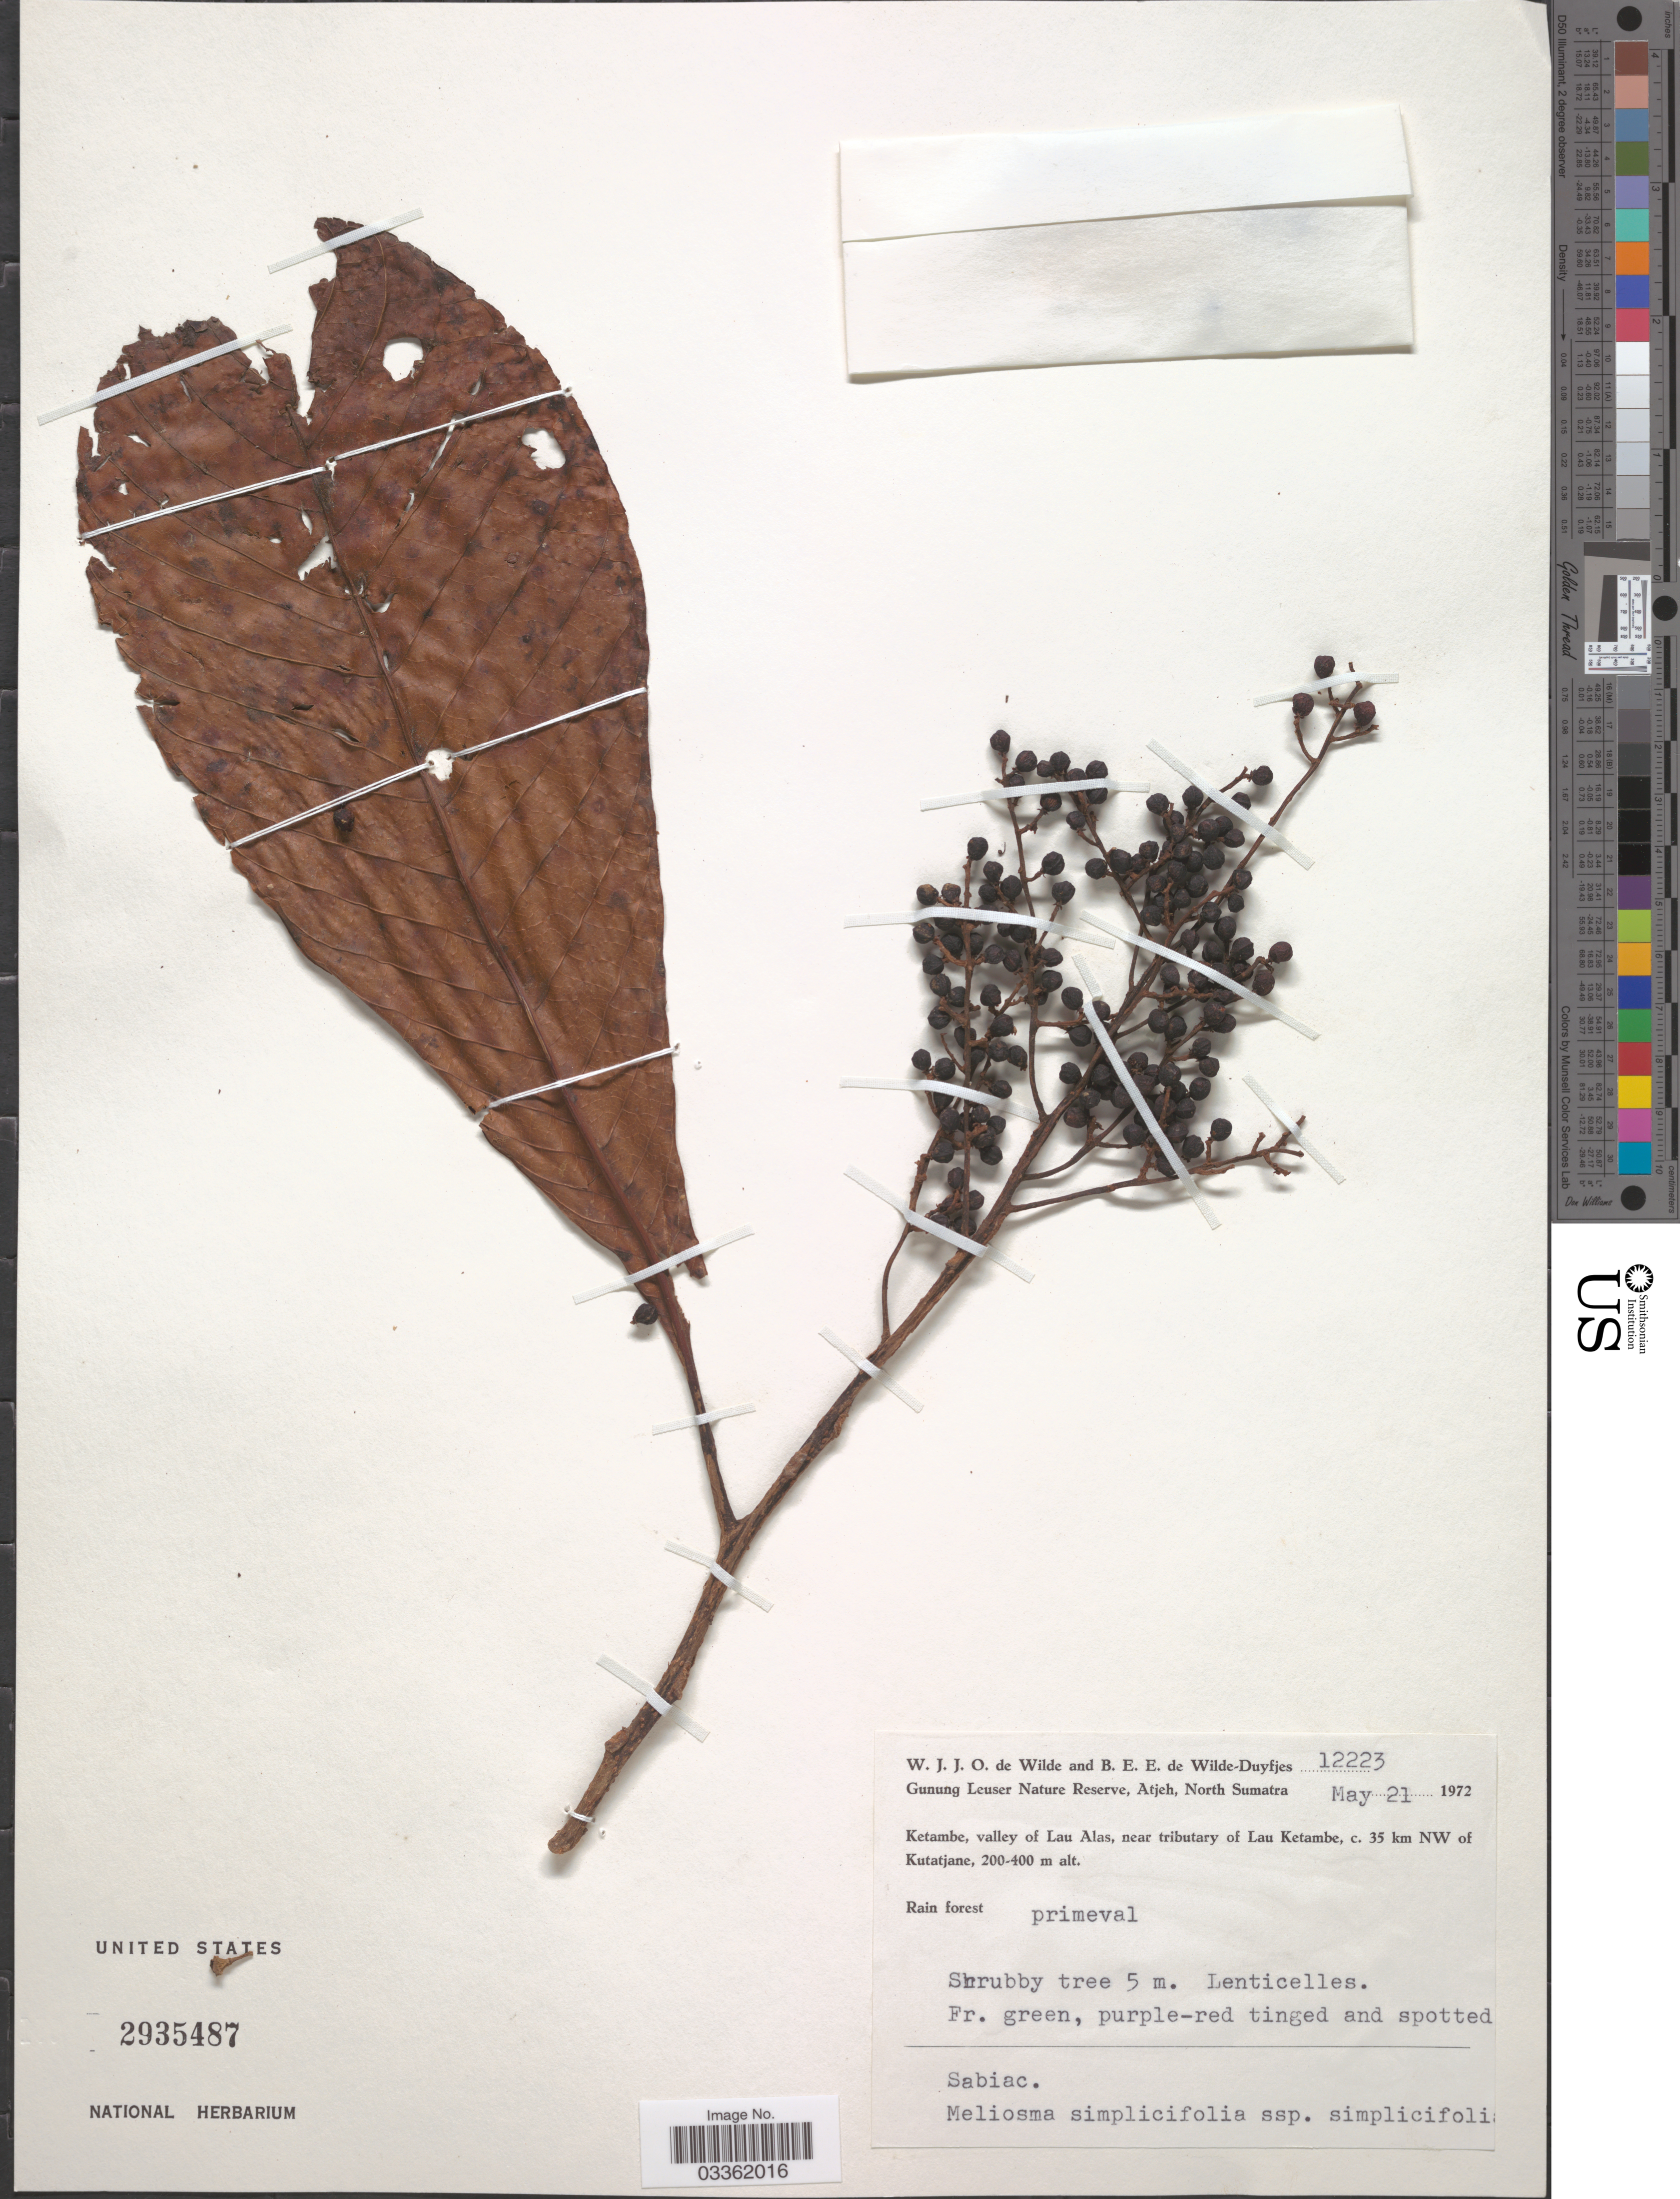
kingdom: Plantae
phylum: Tracheophyta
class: Magnoliopsida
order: Proteales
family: Sabiaceae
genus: Meliosma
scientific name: Meliosma simplicifolia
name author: (Roxb.) Walp.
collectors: W. J. de Wilde & B. E. de Wilde-Duyfjes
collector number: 12223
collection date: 1972-05-21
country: Indonesia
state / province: Sumatra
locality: Gunung Leuser Nature Reserve, Atjeh, North Sumatra. Ketambe, valley of Lau Alas, near tributary of Lau Ketambe, c. 35 km NW of Kutatjane.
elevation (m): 200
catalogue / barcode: US 2935487